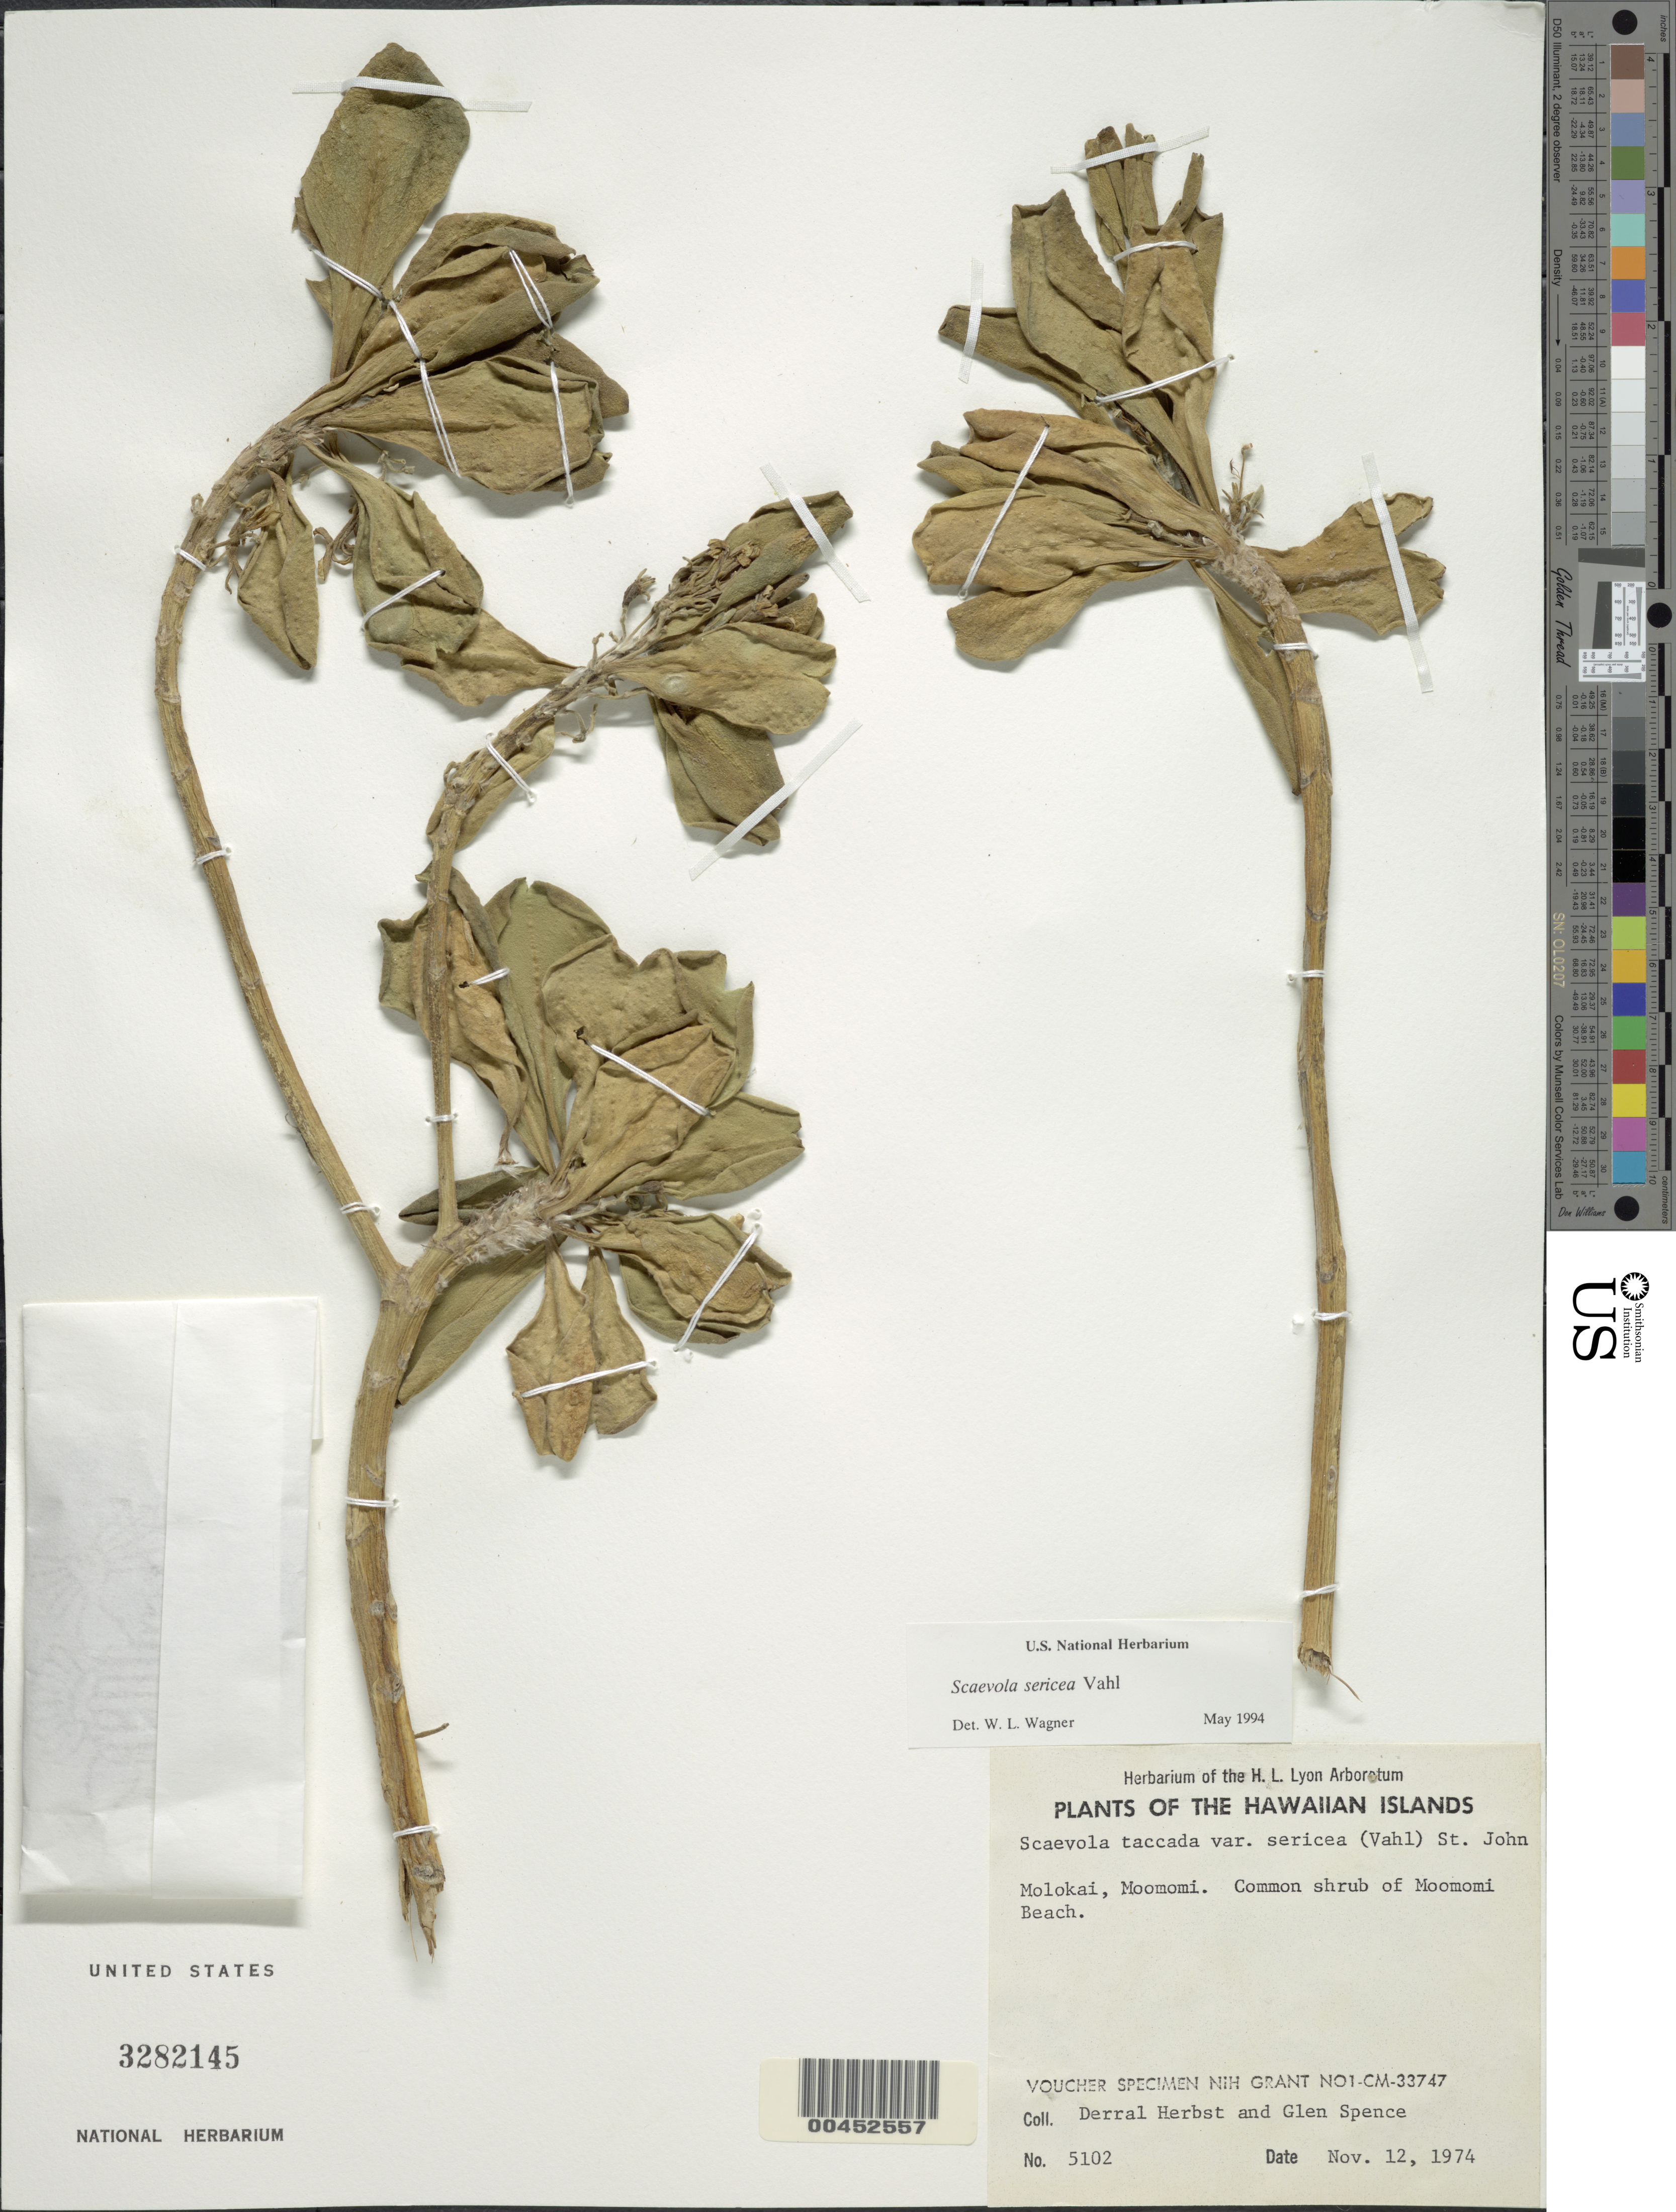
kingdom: Plantae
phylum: Tracheophyta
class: Magnoliopsida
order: Asterales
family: Goodeniaceae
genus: Scaevola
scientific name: Scaevola taccada var. taccada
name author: (Gaertn.) Roxb.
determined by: Wagner, W. L., (BOT), Smithsonian Institution - National Museum of Natural History (UNITED STATES)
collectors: D. R. Herbst & G. Spence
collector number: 5102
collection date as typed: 12 Nov 1974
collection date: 1974-11-12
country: United States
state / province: Hawaii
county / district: Maui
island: Moloka'i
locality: Moomomi, Moomomi Beach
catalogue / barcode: US 3282145